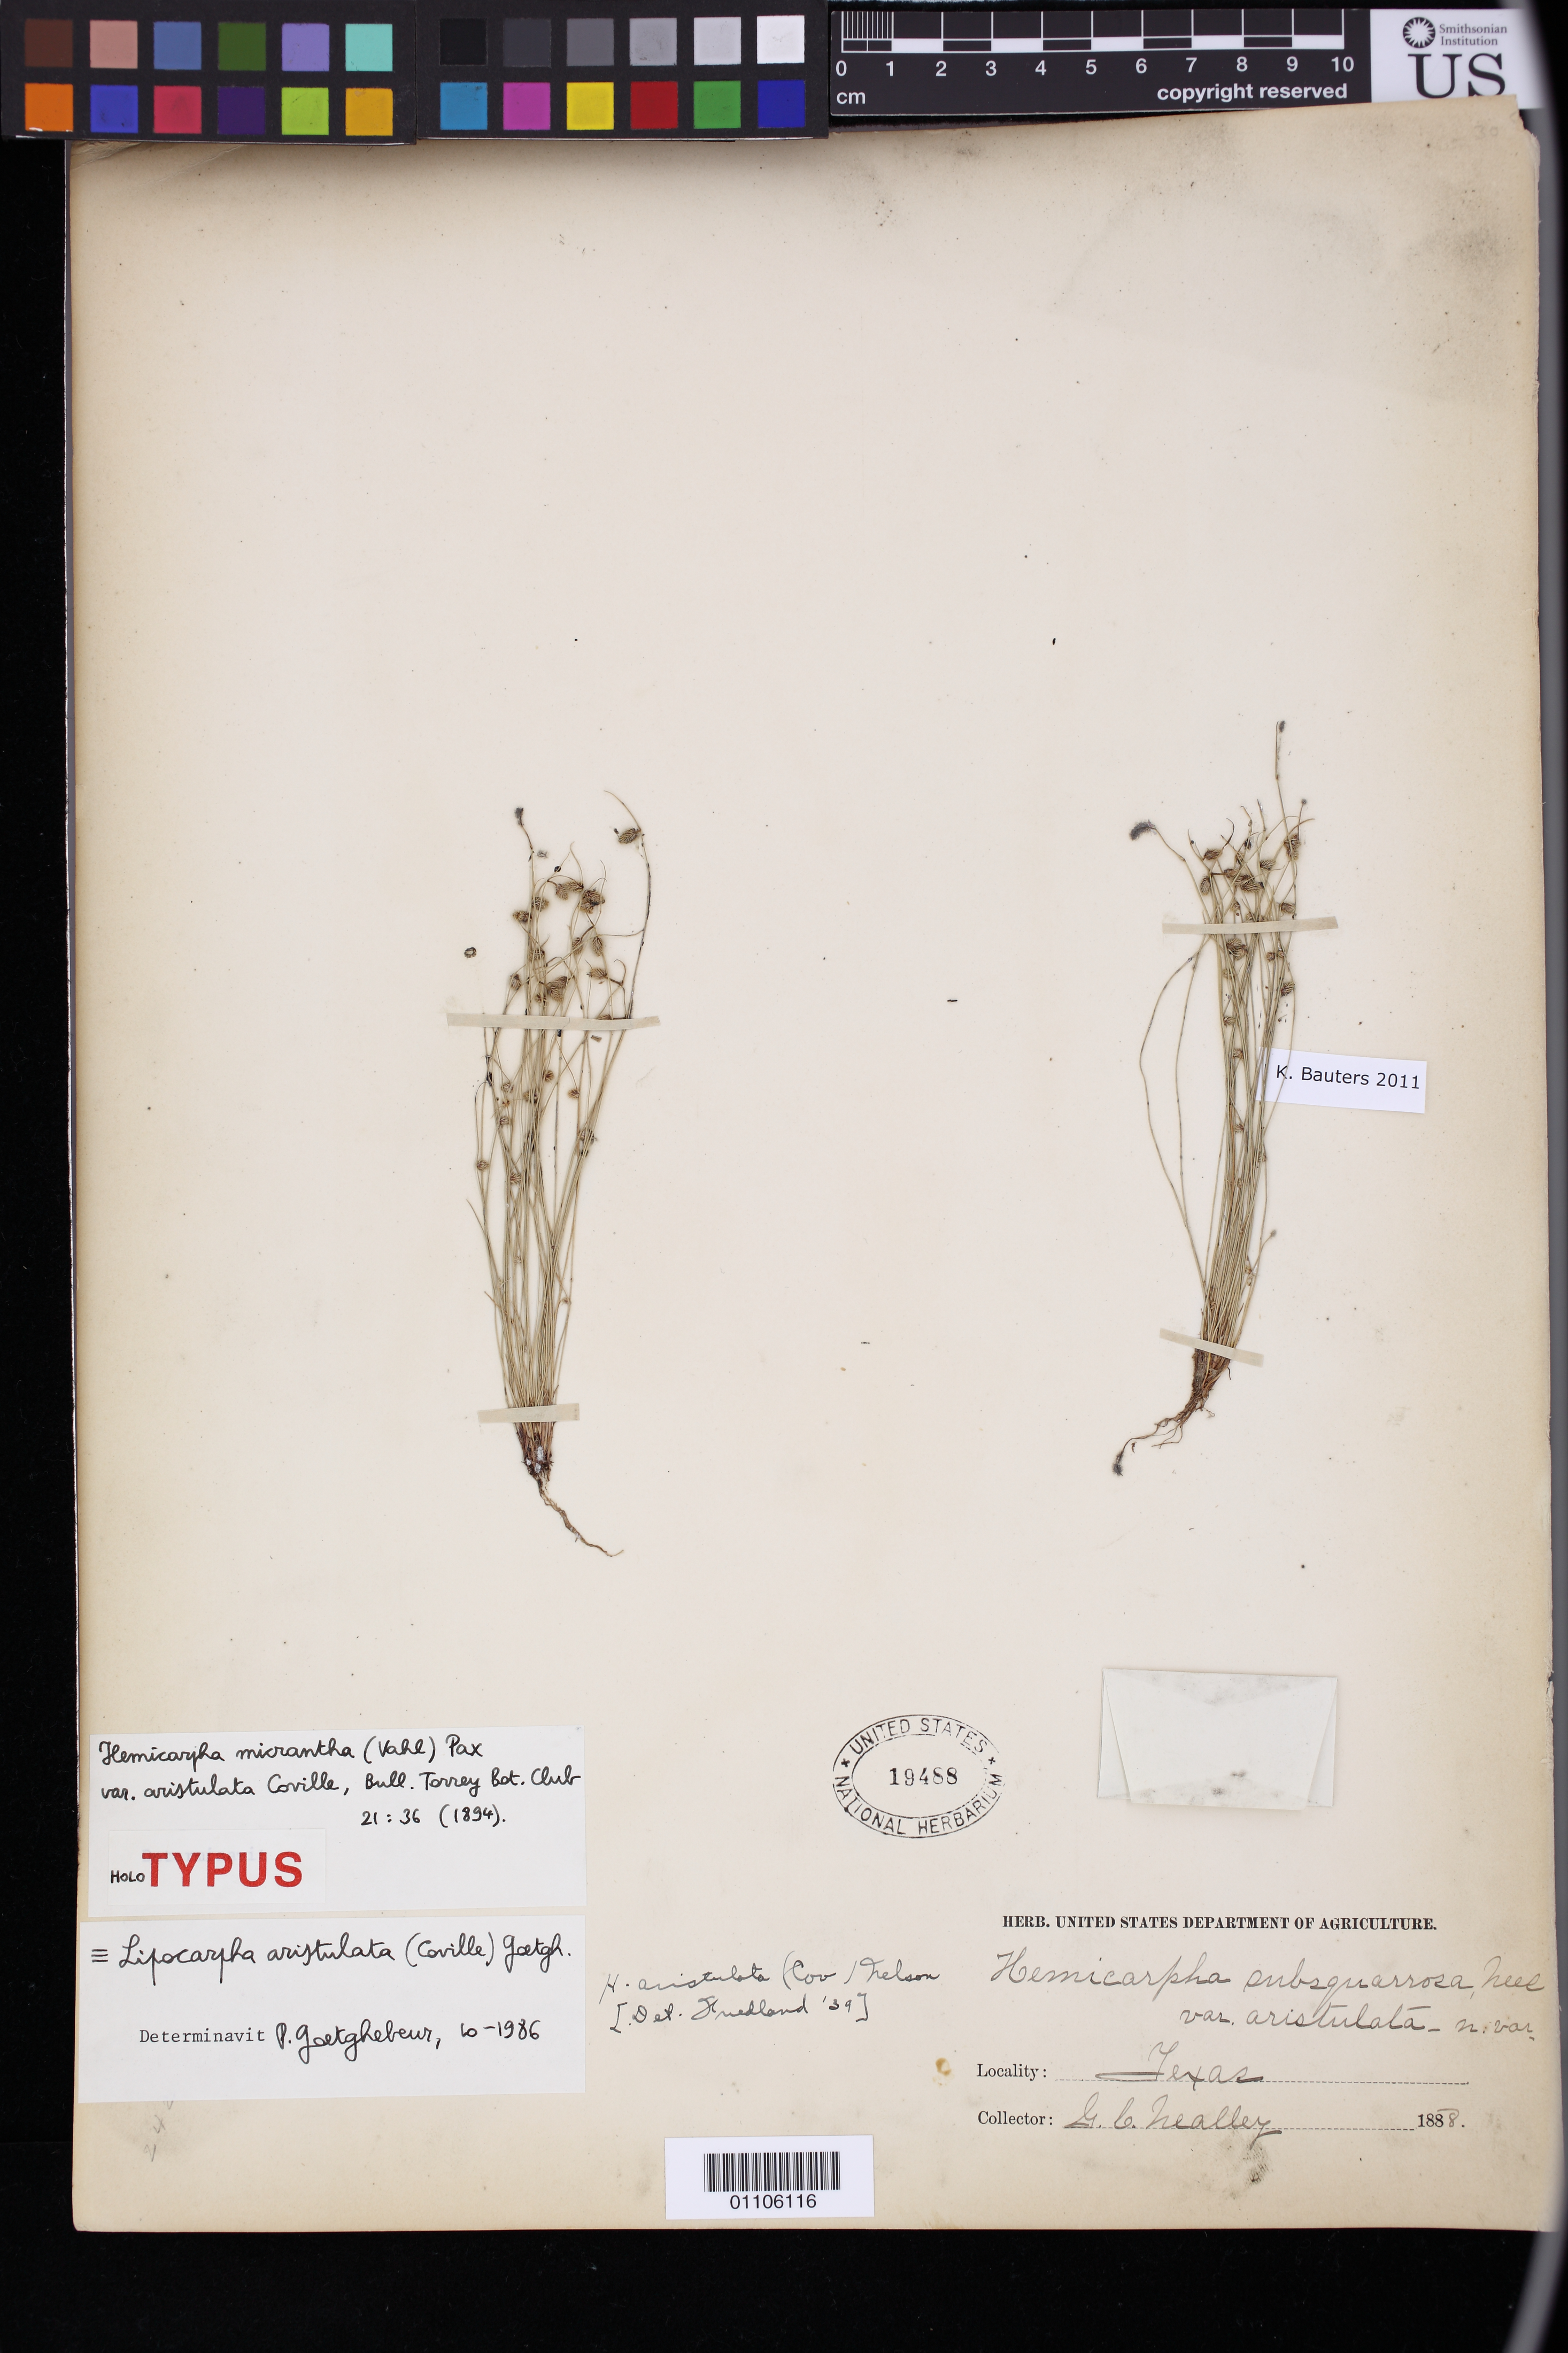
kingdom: Plantae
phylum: Tracheophyta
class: Liliopsida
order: Poales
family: Cyperaceae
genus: Hemicarpha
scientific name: Hemicarpha micrantha var. aristulata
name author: Coville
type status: Holotype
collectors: G. C. Nealley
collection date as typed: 1888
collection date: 1888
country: United States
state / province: Texas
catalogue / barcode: US 19488